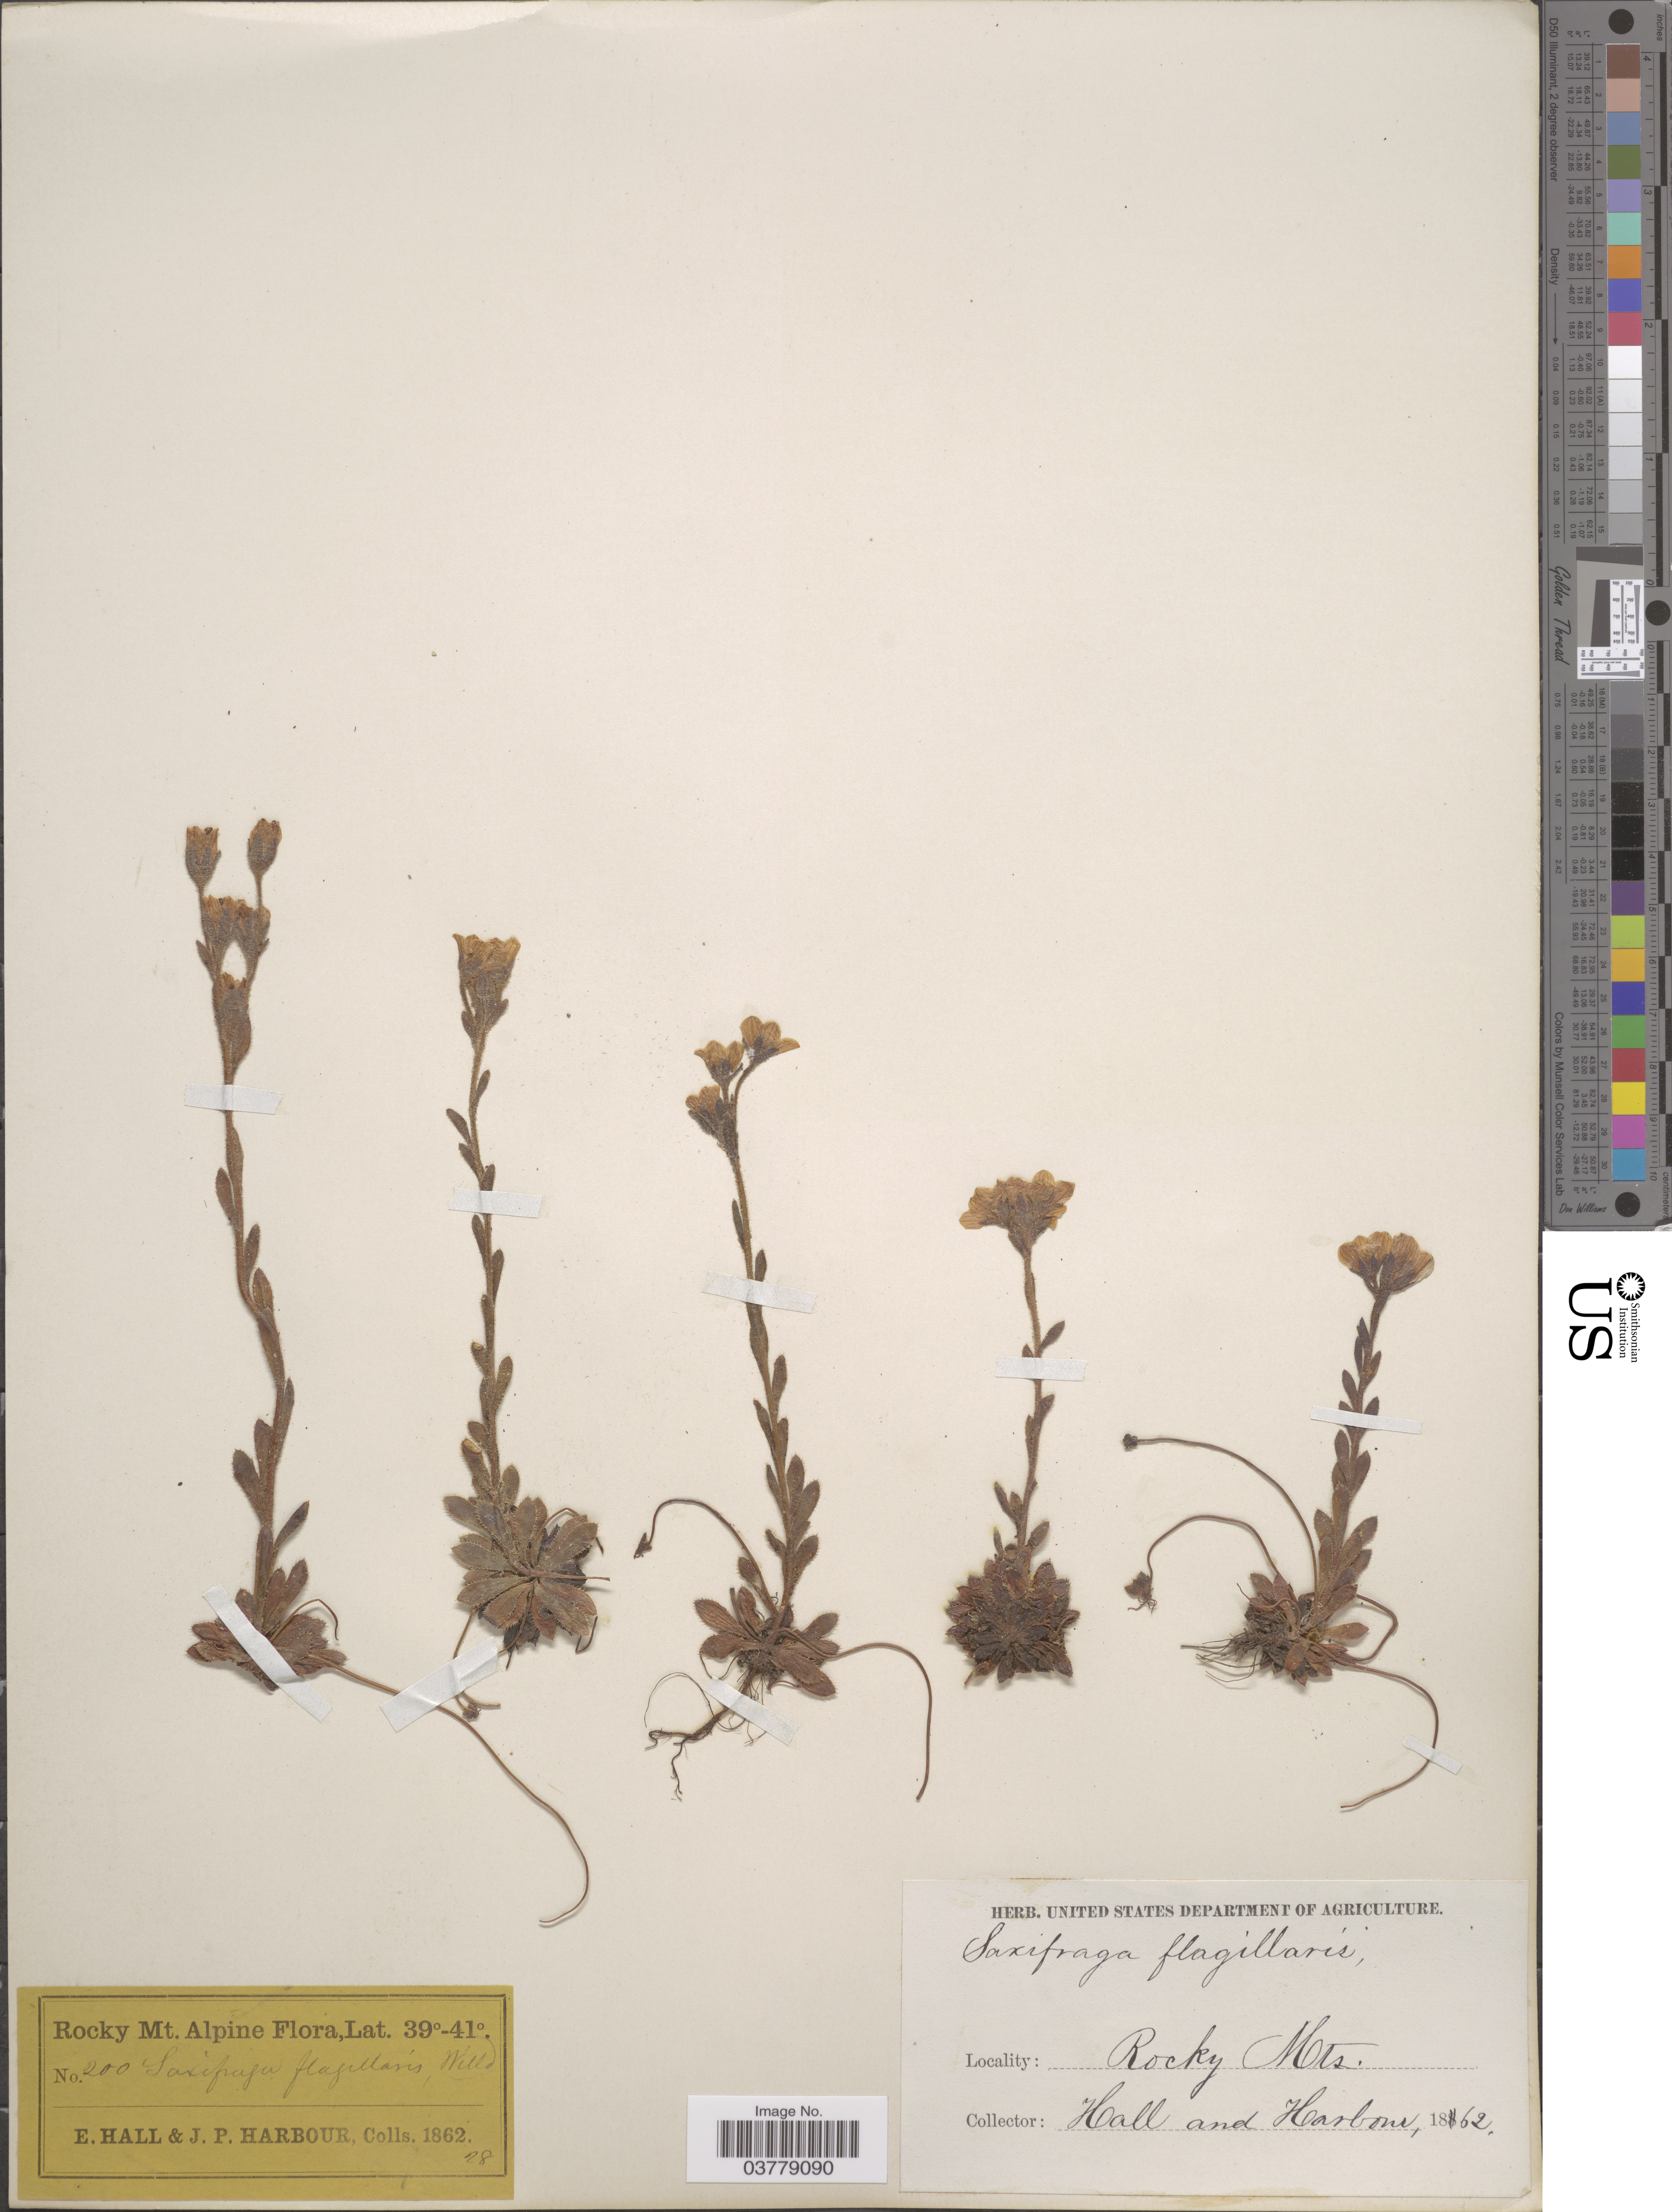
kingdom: Plantae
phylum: Tracheophyta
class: Magnoliopsida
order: Saxifragales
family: Saxifragaceae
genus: Saxifraga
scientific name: Saxifraga flagellaris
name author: Willd. ex Sternb.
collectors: E. Hall & J. Harbour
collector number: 200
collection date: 1862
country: United States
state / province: Colorado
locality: Rocky Mts.